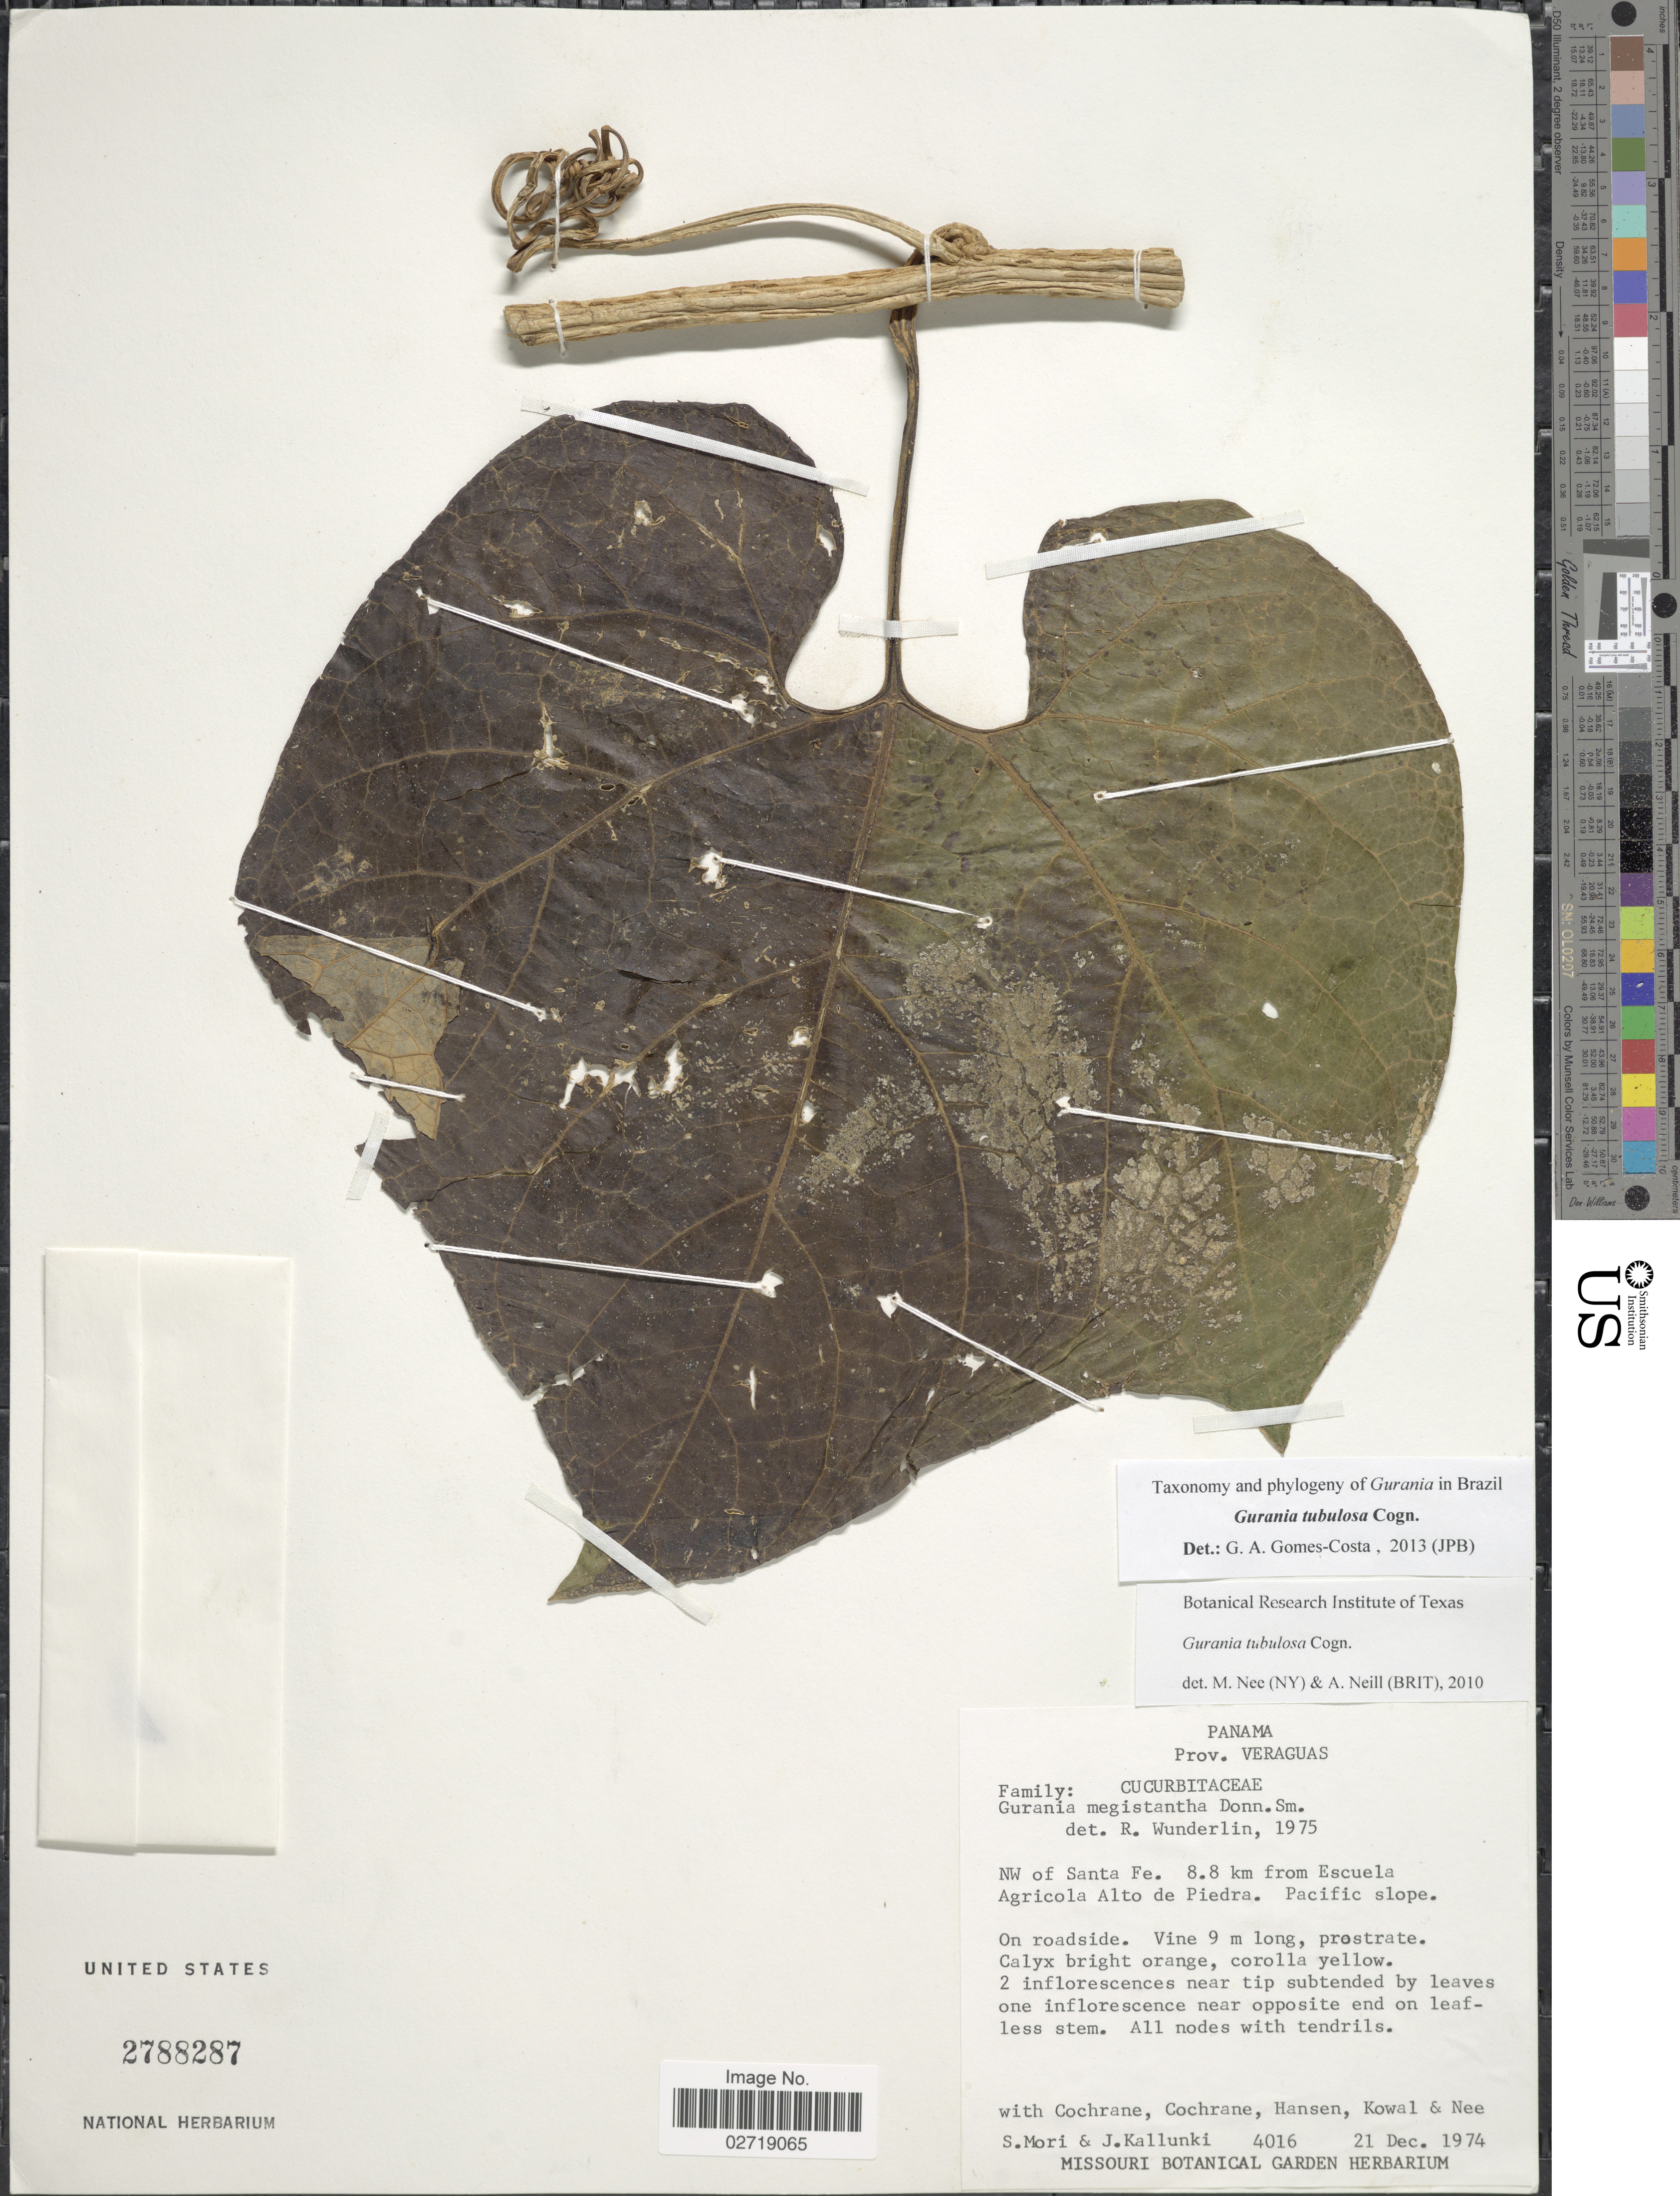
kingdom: Plantae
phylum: Tracheophyta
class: Magnoliopsida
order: Cucurbitales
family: Cucurbitaceae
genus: Gurania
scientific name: Gurania tubulosa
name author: Cogn.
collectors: S. Mori, J. Kallunki, Cochrane & Cochrane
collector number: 4016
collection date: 1974-12-21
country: Panama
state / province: Veraguas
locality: NW of Santa Fe. 8.8 km from Escuela Agricola Alto de Piedra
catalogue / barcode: US 2788287